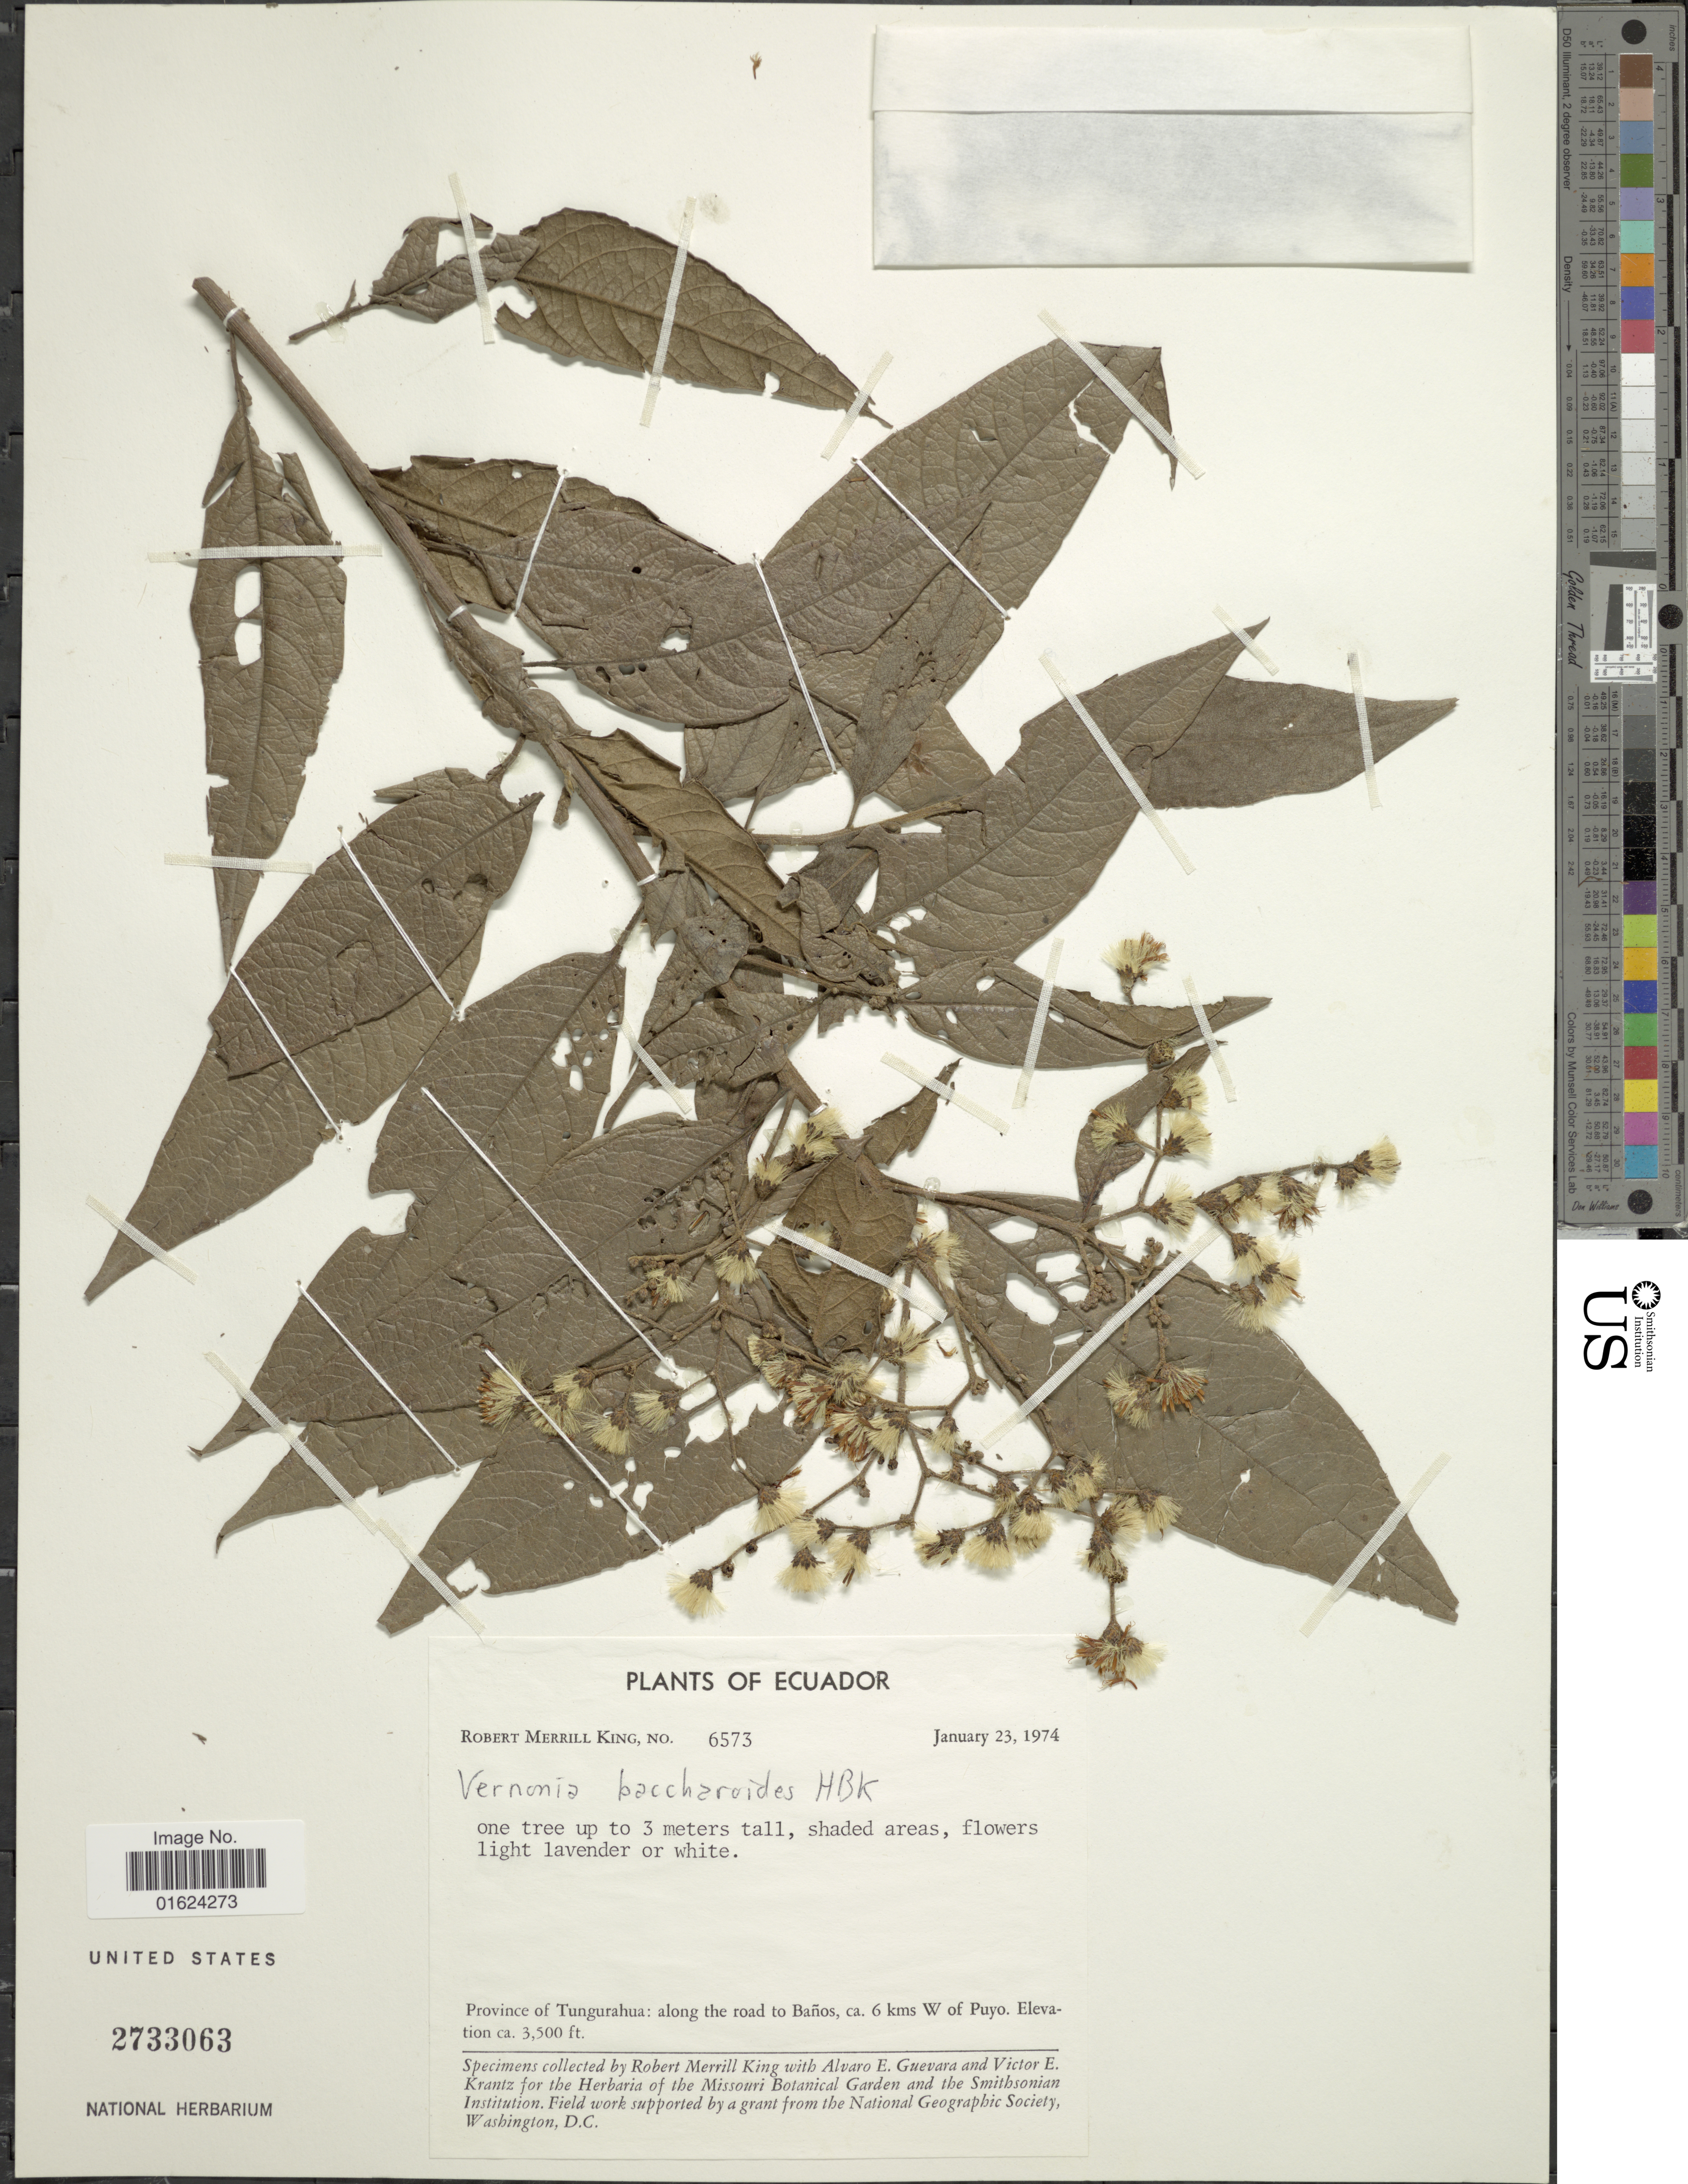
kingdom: Plantae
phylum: Tracheophyta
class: Magnoliopsida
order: Asterales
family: Asteraceae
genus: Vernonanthura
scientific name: Vernonanthura patens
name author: (Kunth) H. Rob.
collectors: R. M. King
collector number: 6573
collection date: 1974-01-23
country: Ecuador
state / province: Tungurahua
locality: Province of Tungurahua: along the road to Banos, ca.6 kms W of Puyo.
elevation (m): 1067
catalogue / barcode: US 2733063